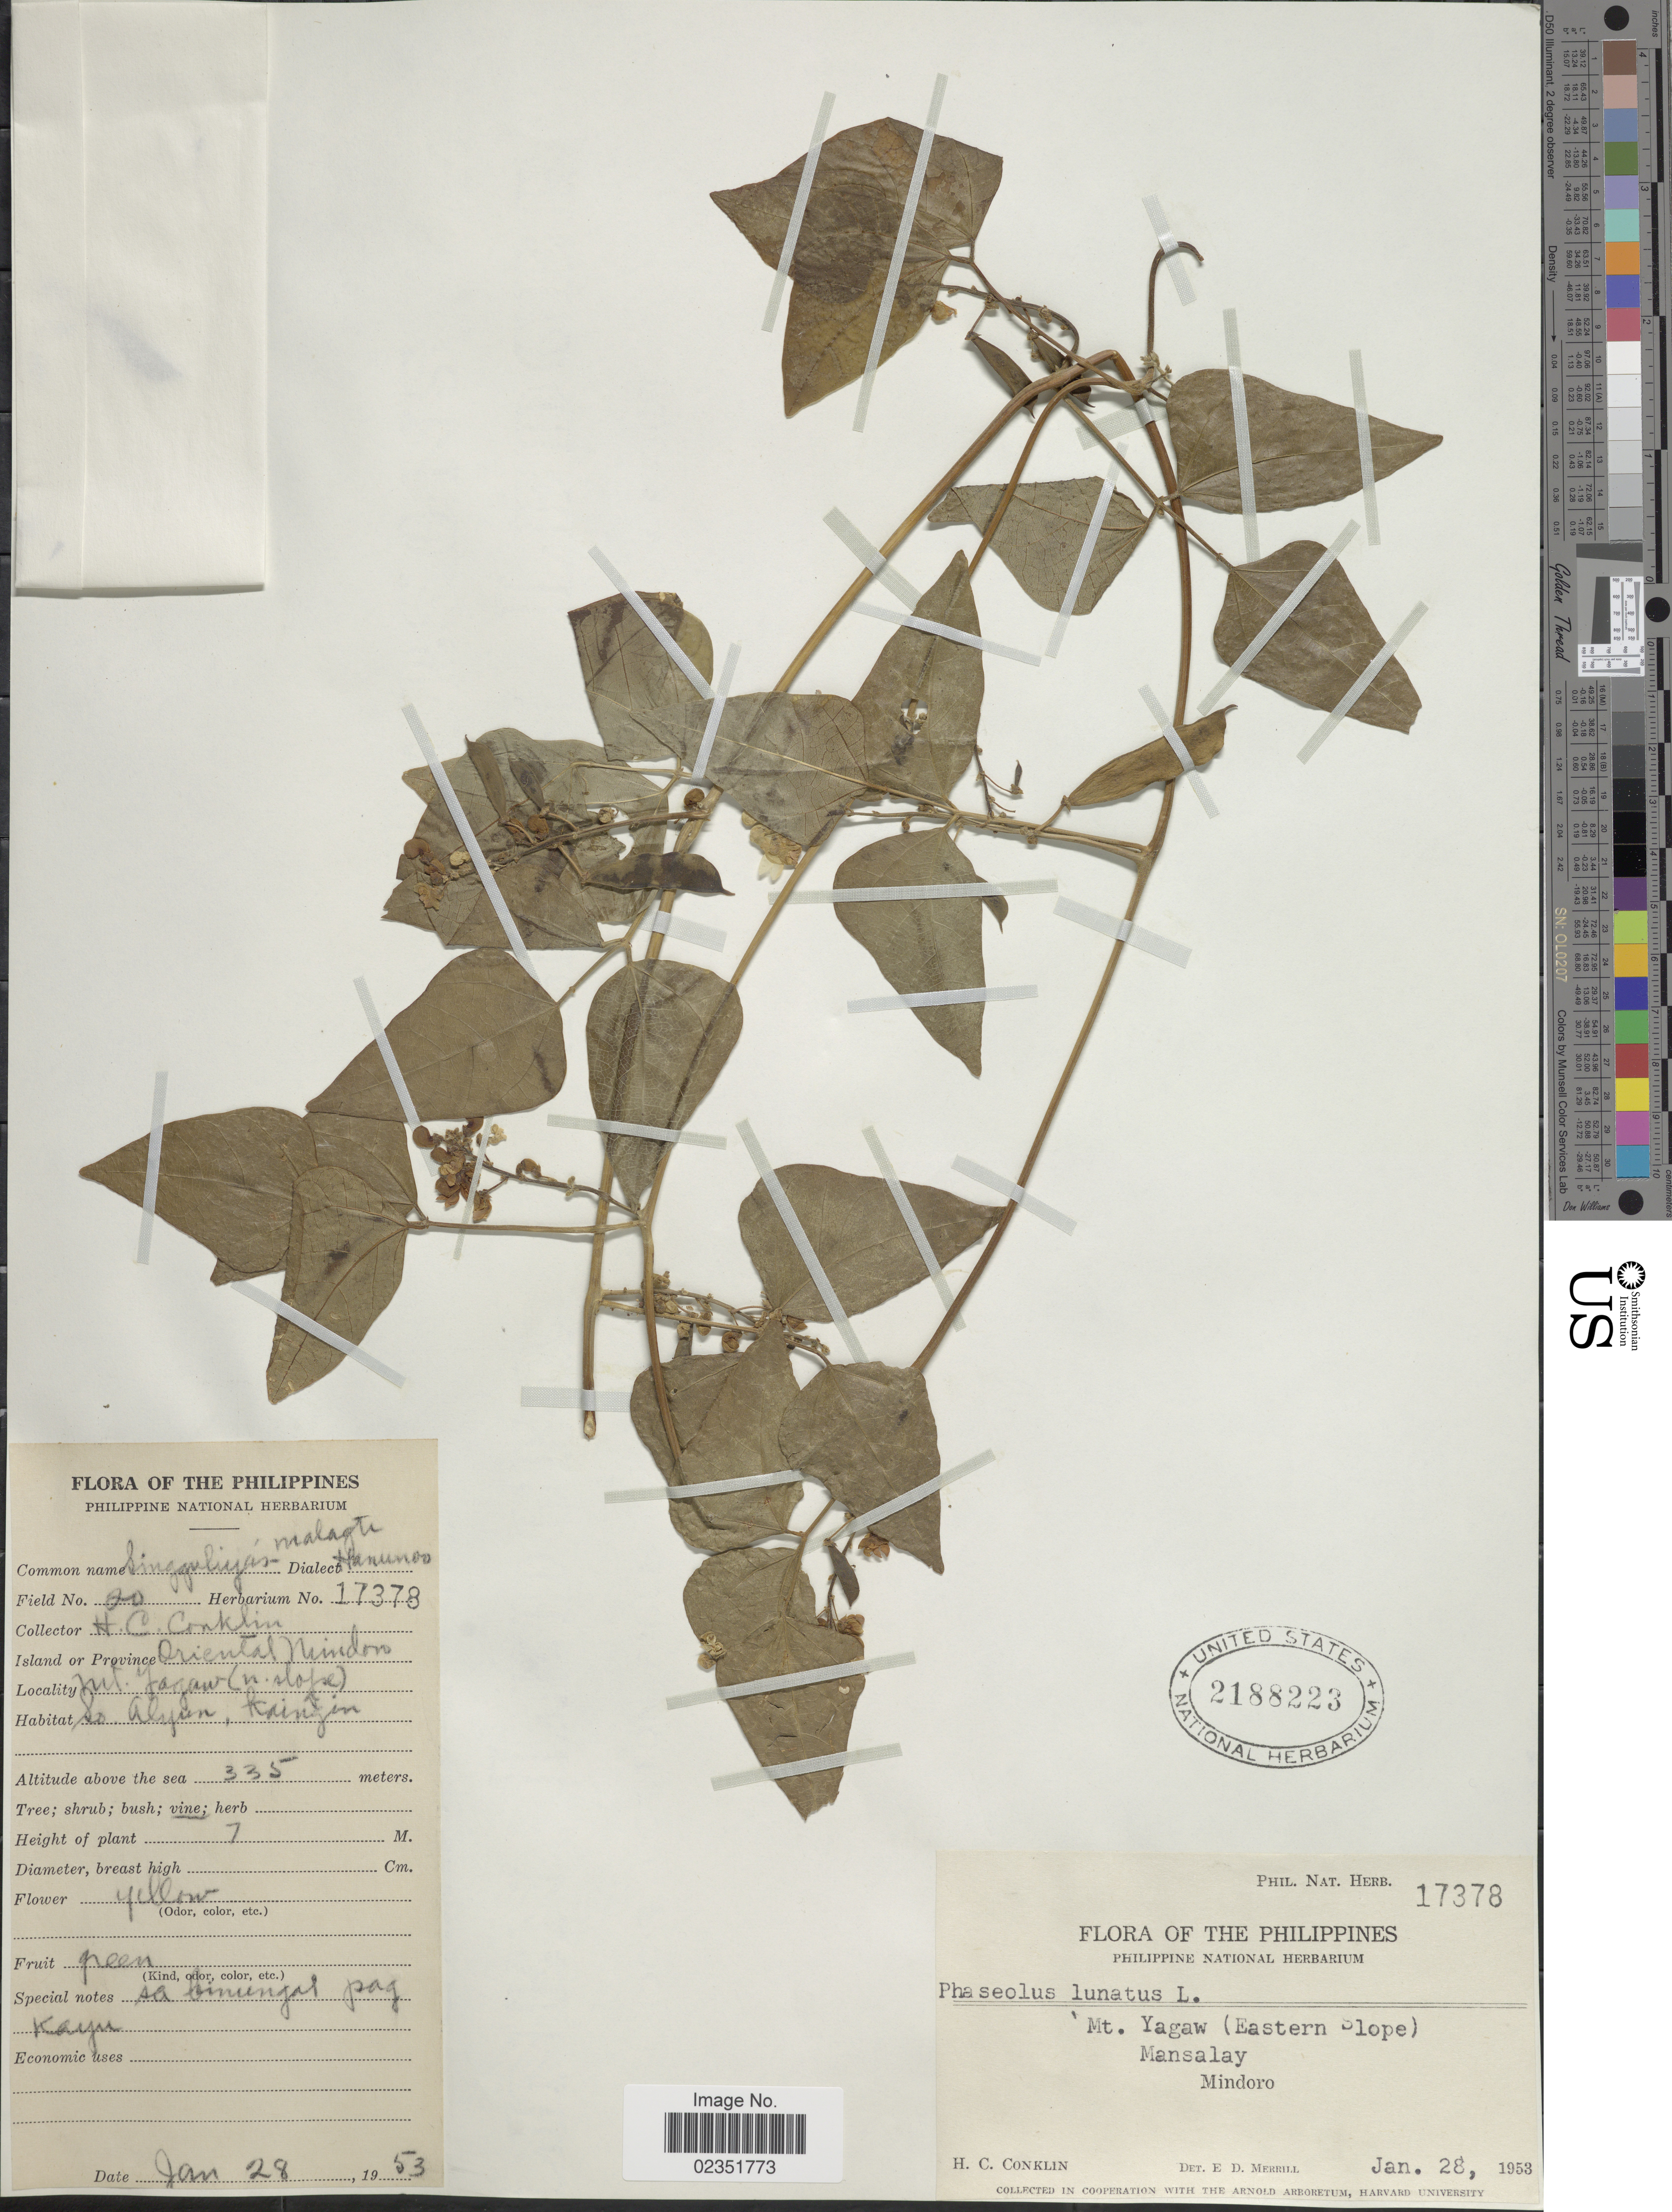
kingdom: Plantae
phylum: Tracheophyta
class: Magnoliopsida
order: Fabales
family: Fabaceae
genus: Phaseolus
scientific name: Phaseolus lunatus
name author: L.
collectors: H. Conklin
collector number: Phil. Nat. Herb. 17378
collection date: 1953-01-28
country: Philippines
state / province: Mimaropa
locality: Island or Province Mindoro, Mt Yagaw (Eastern Slope) Mansalay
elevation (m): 335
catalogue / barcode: US 2188223